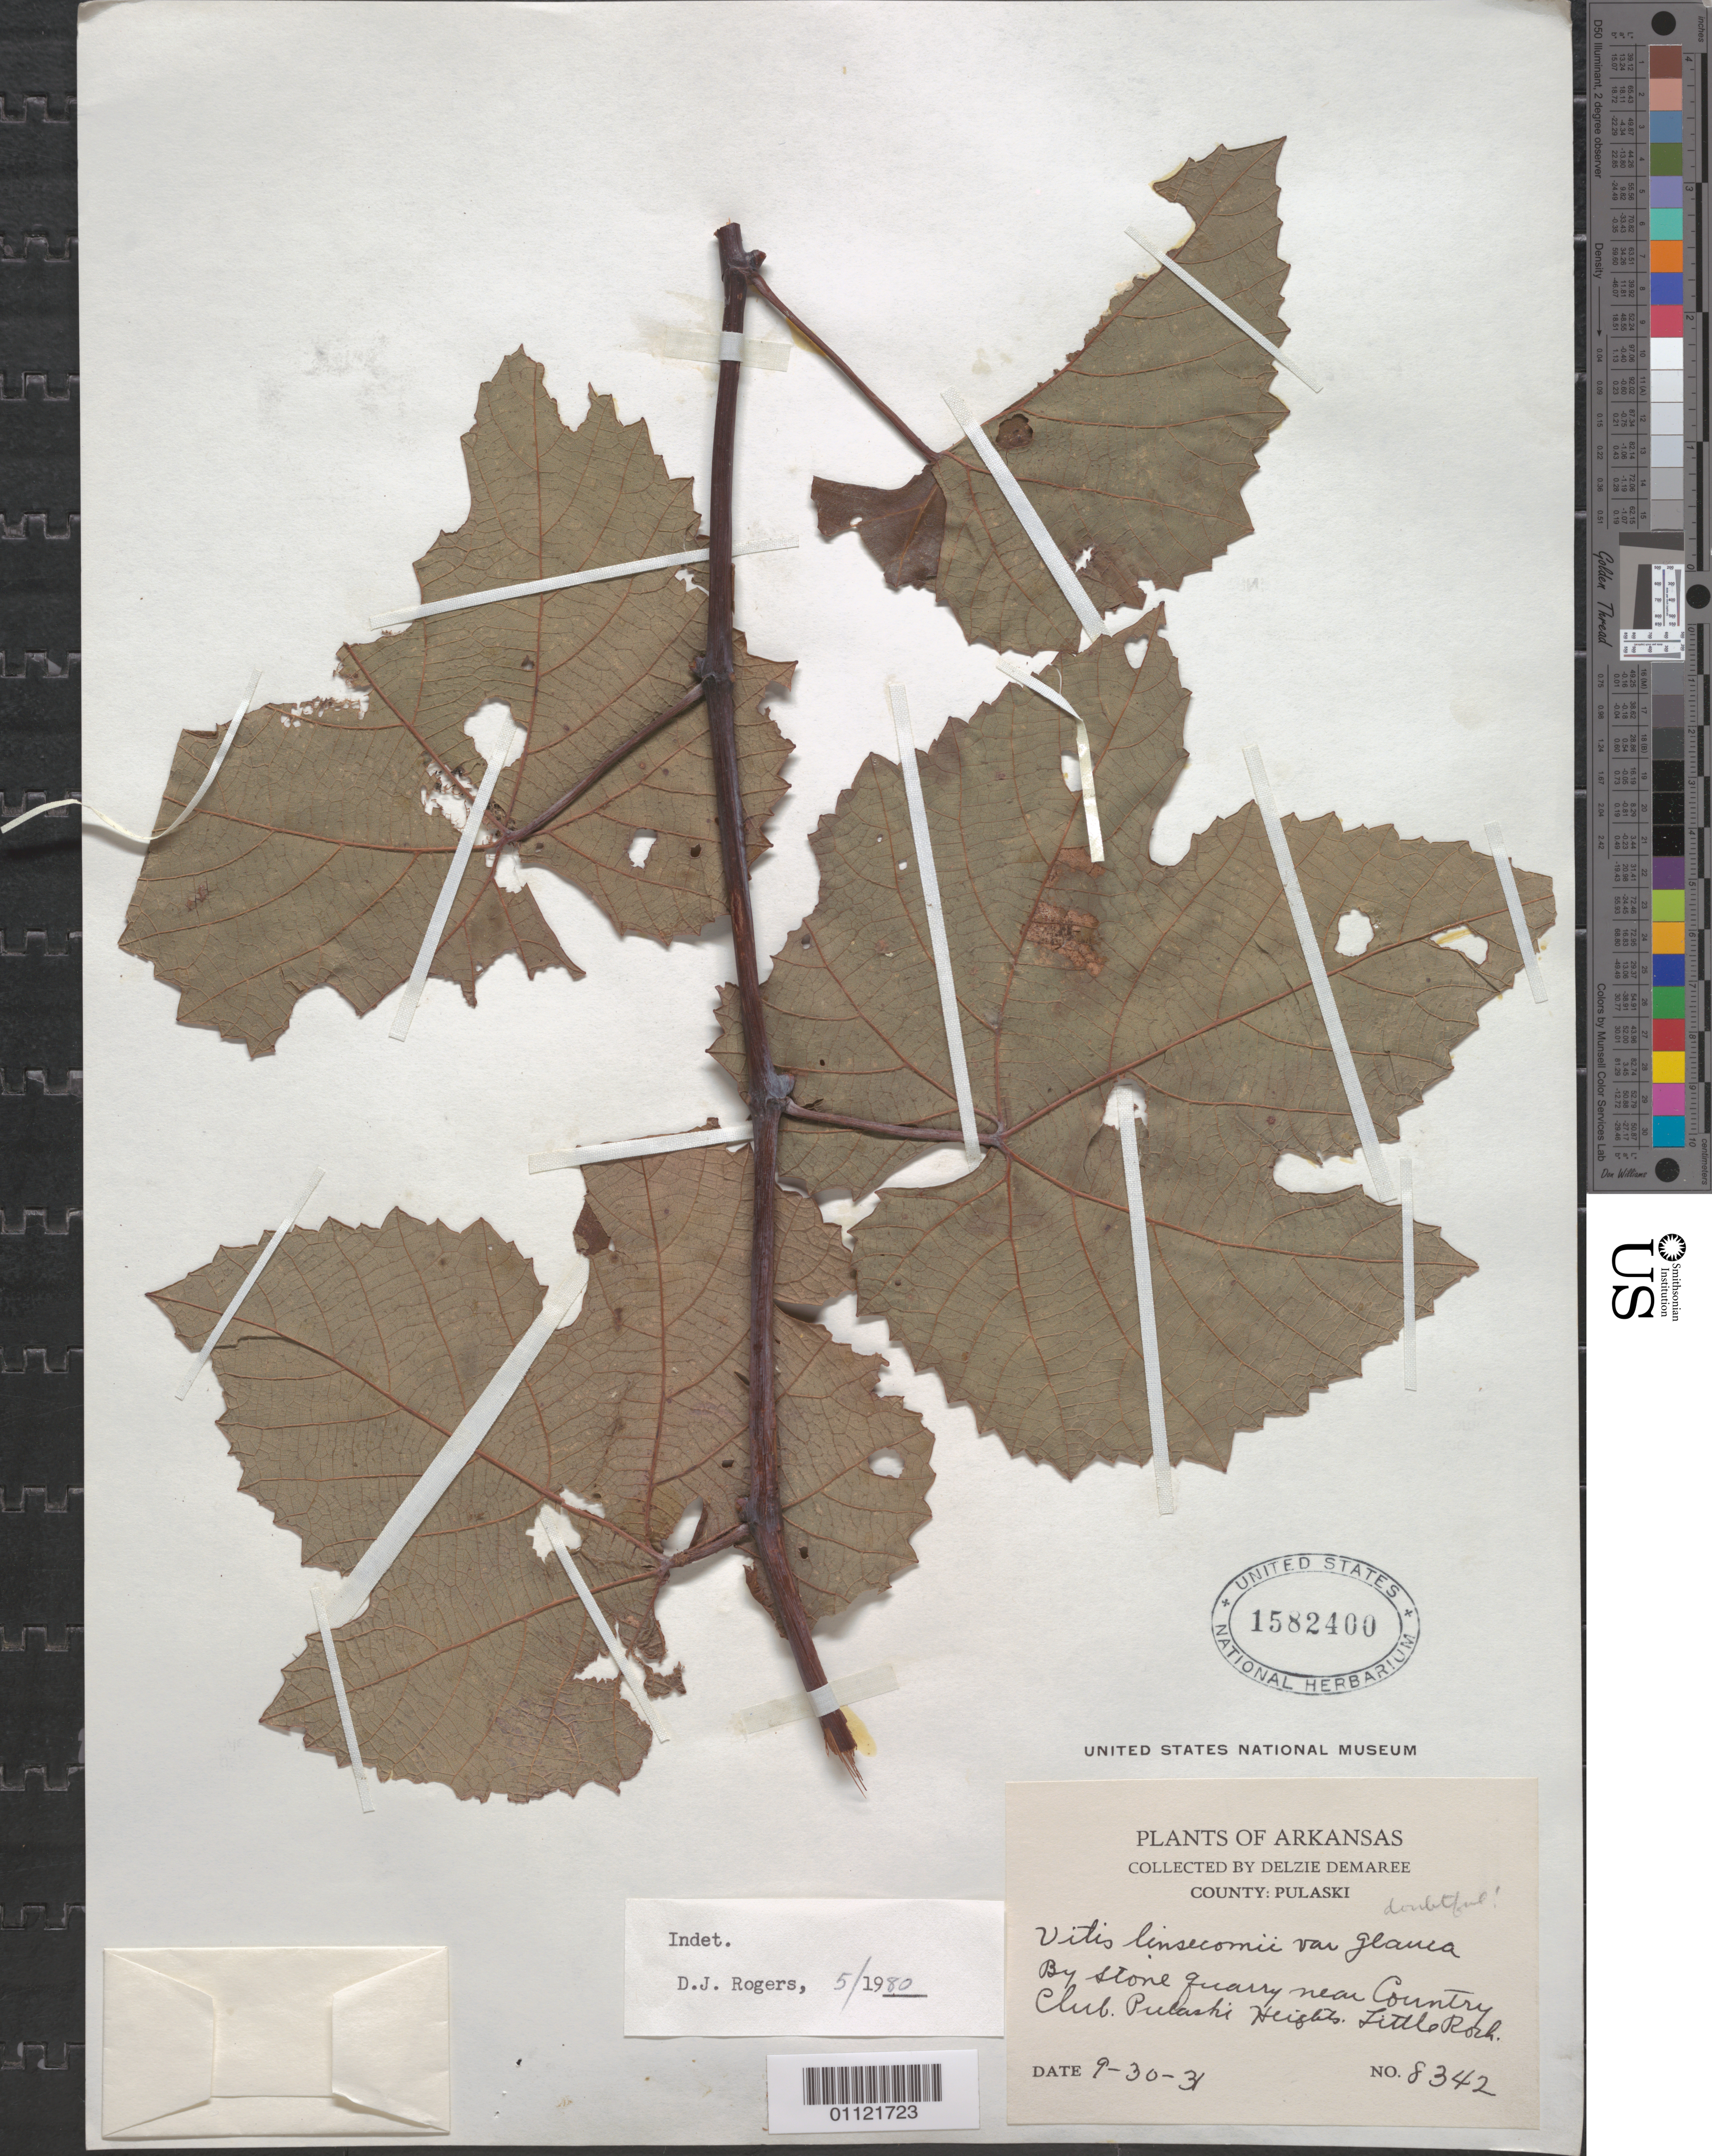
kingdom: Plantae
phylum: Tracheophyta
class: Magnoliopsida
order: Vitales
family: Vitaceae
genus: Vitis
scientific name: Vitis sp.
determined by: Rogers, D. J.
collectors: D. Demaree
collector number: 8342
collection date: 1931-09-30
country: United States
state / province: Arkansas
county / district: Pulaski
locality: By stone quarry near Country Club. Pluashi Heights, Little Road.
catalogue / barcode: US 1582400